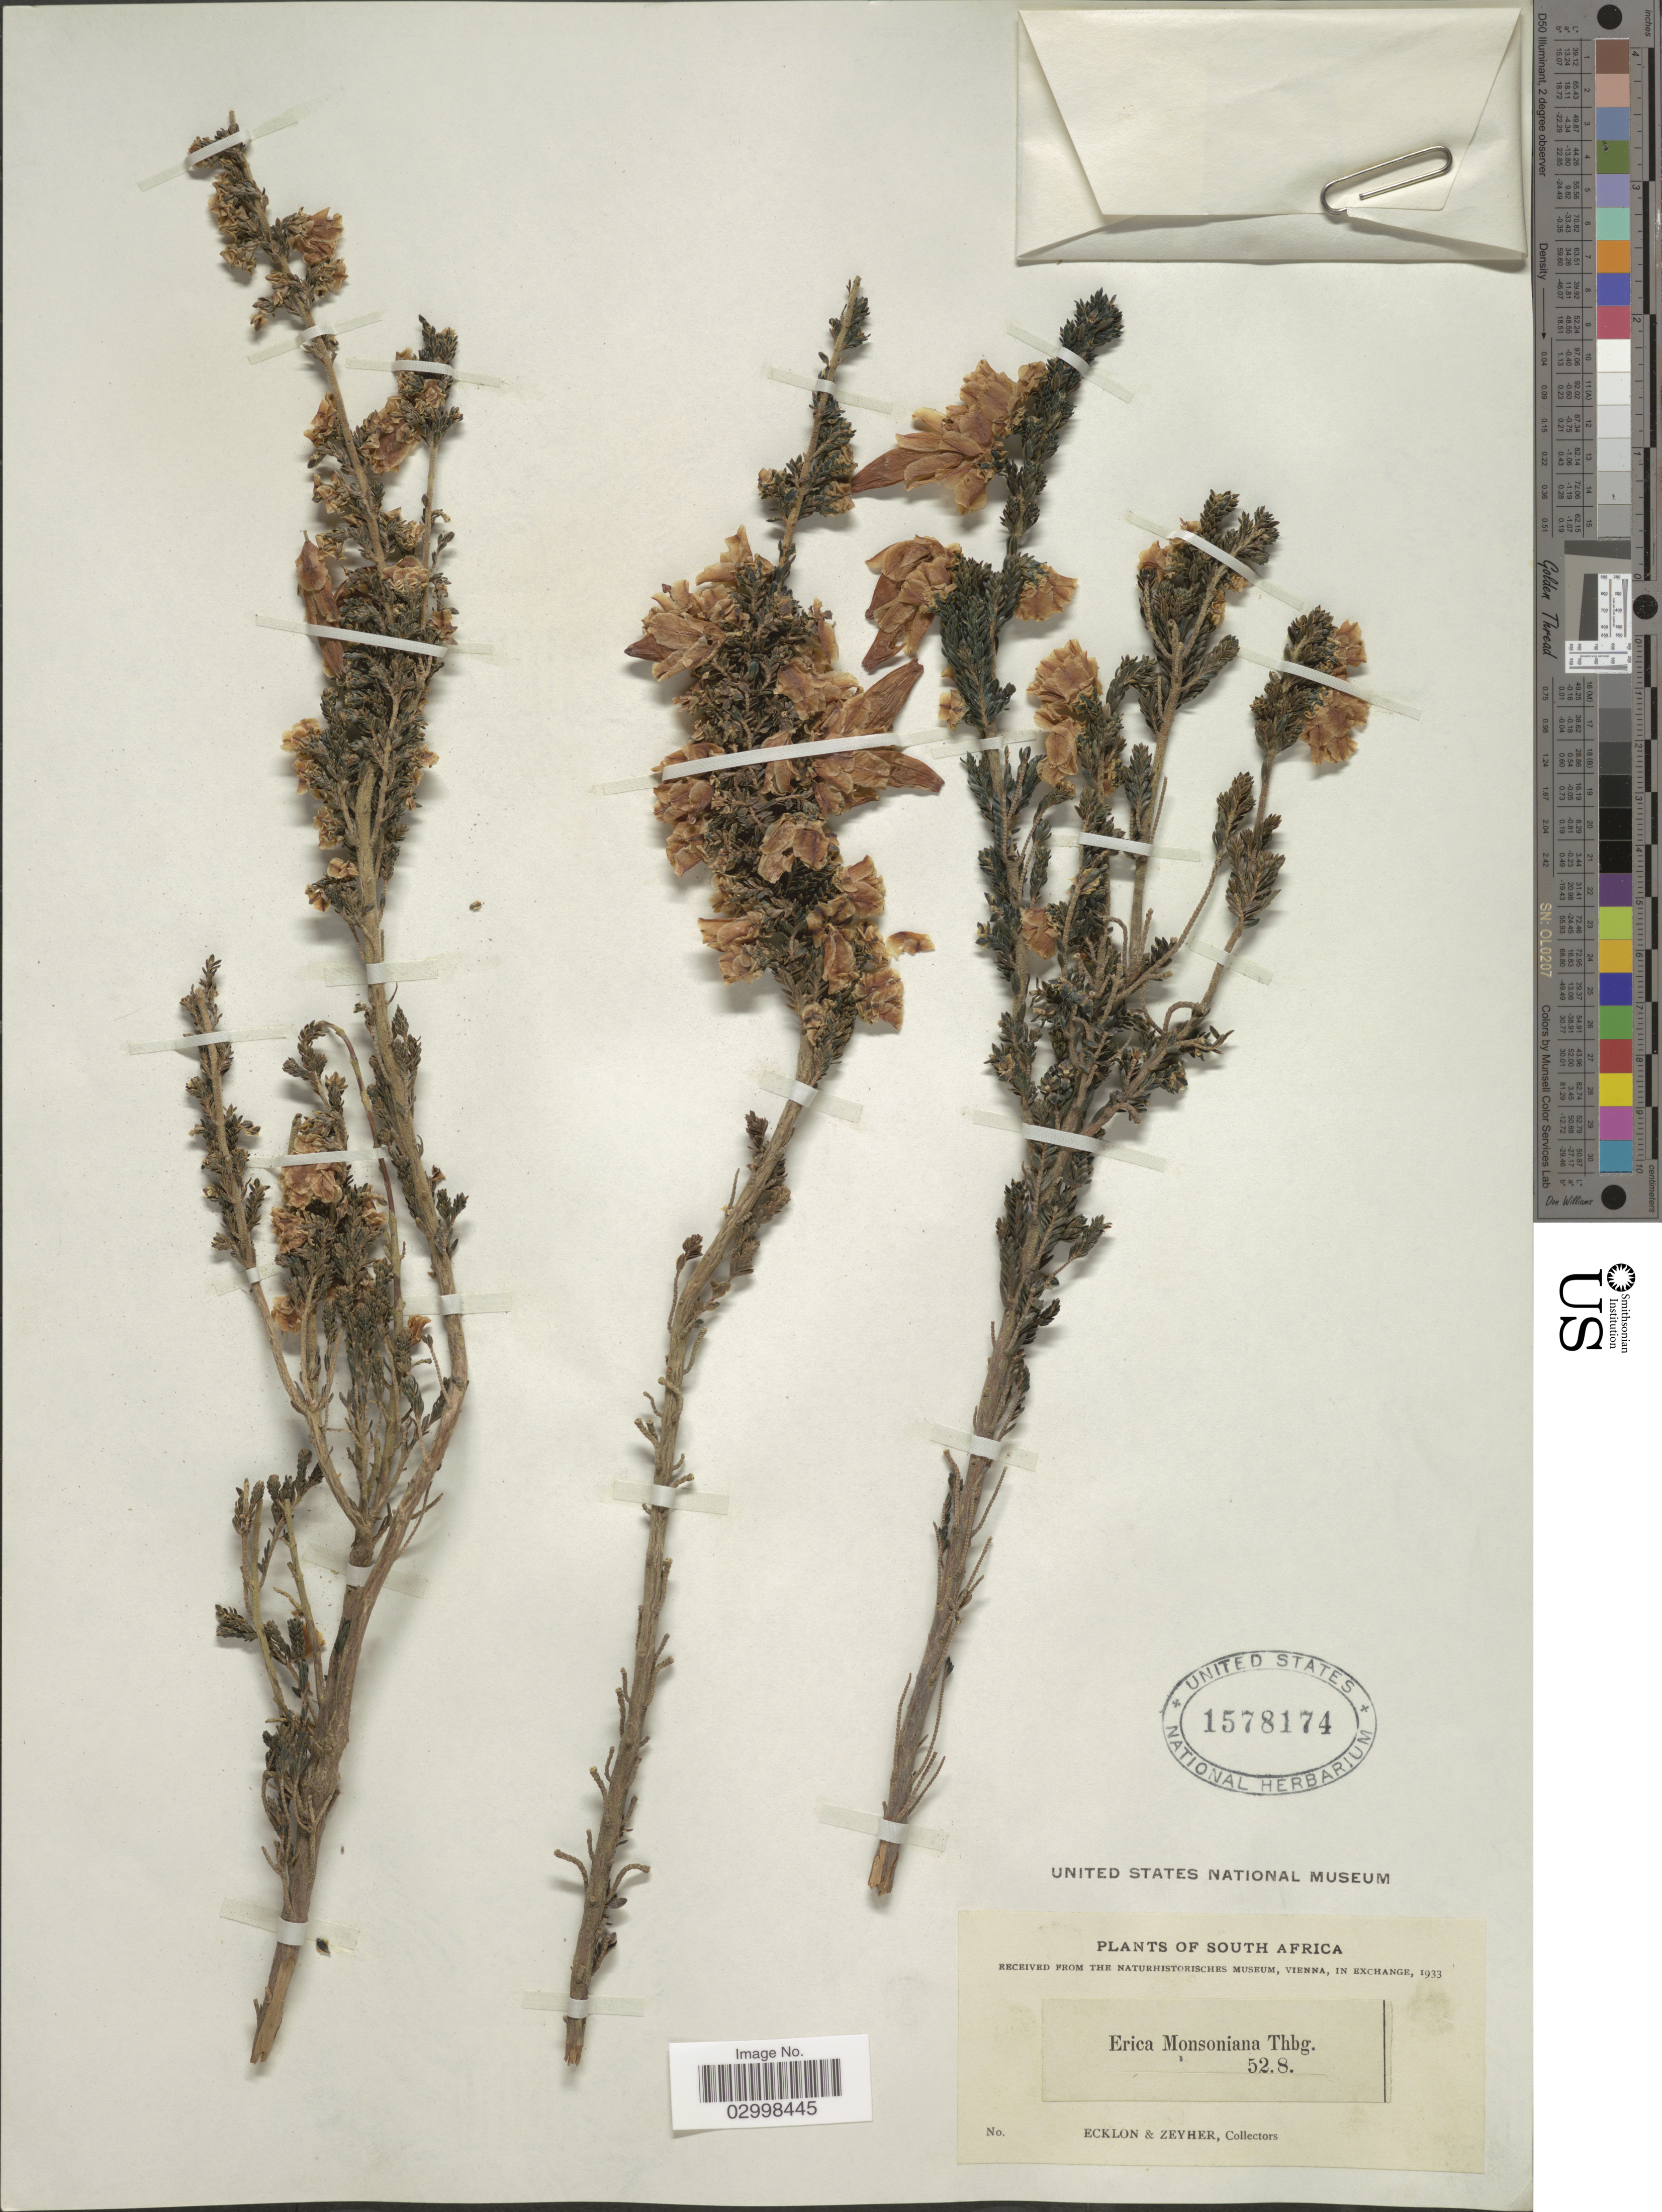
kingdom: Plantae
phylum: Tracheophyta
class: Magnoliopsida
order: Ericales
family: Ericaceae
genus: Erica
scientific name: Erica monsoniana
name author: L. f.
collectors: -. Ecklon & -. Zeyher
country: South Africa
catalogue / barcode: US 1578174